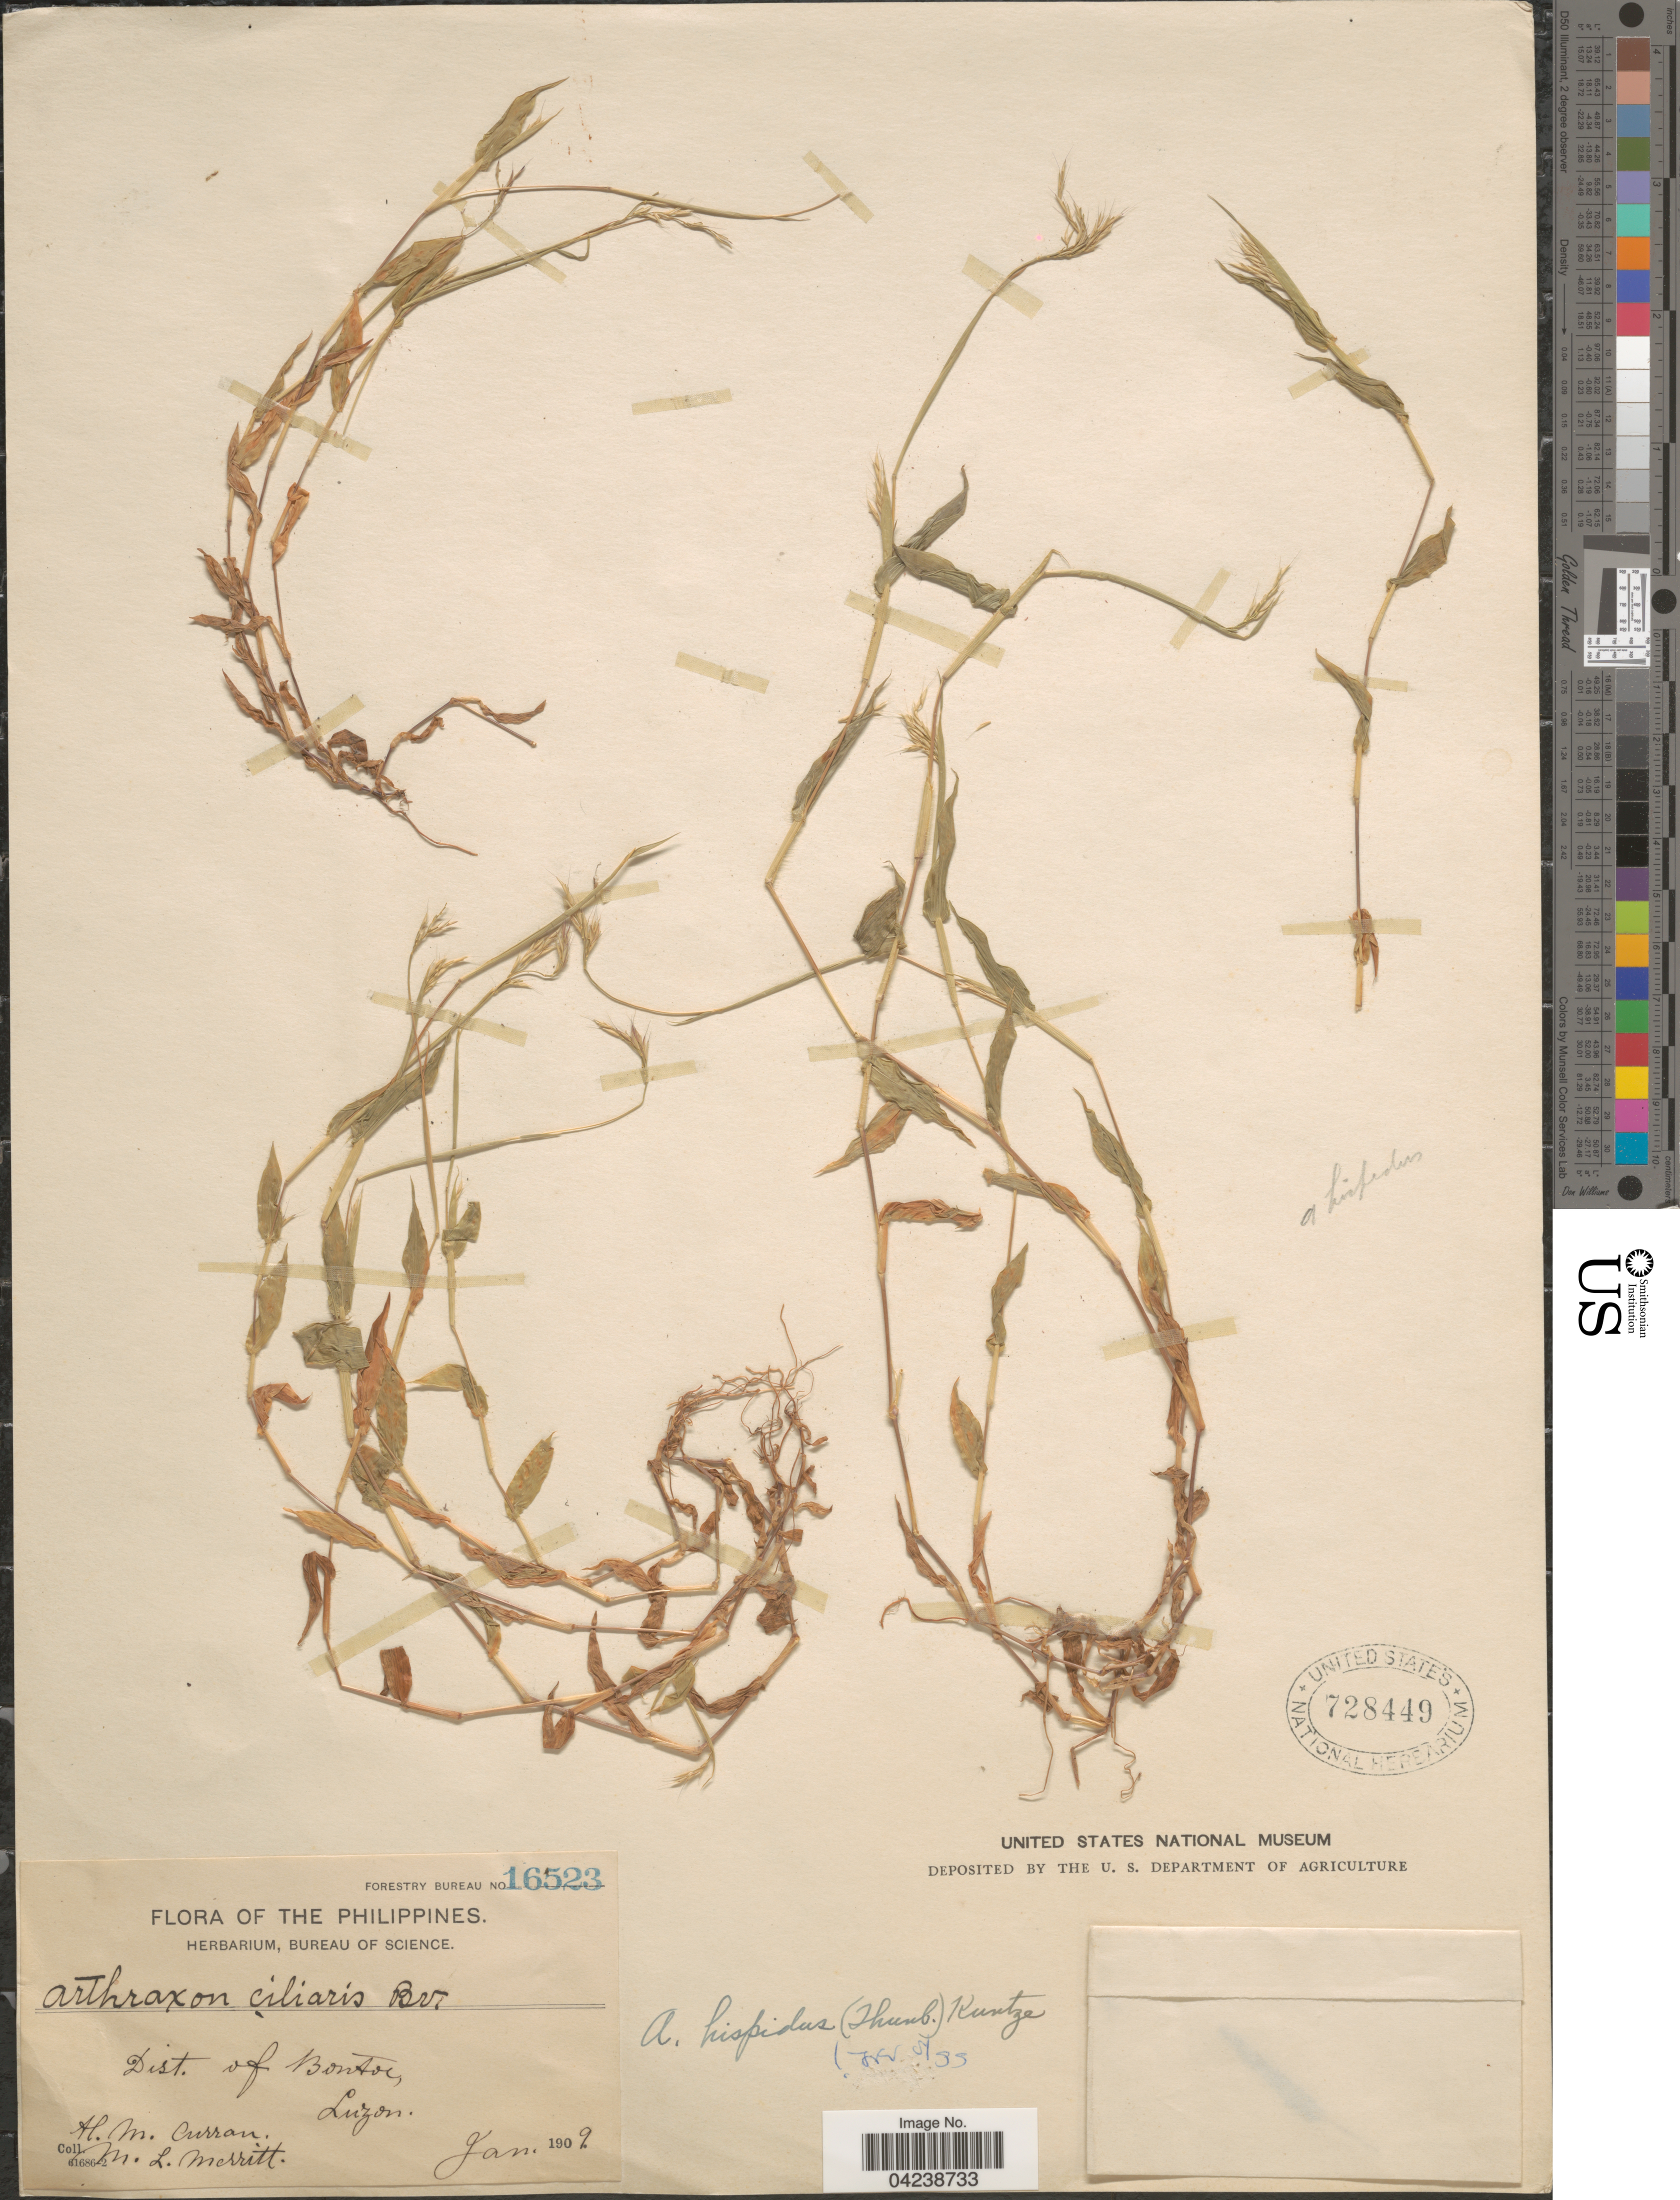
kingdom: Plantae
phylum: Tracheophyta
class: Liliopsida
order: Poales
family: Poaceae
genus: Arthraxon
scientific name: Arthraxon hispidus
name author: (Thunb.) Makino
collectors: H. M. Curran & M. L. Merritt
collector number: Forestry Bureau 16523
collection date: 1909-01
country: Philippines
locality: Dist. of Bontoc, Luzon.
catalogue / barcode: US 728449